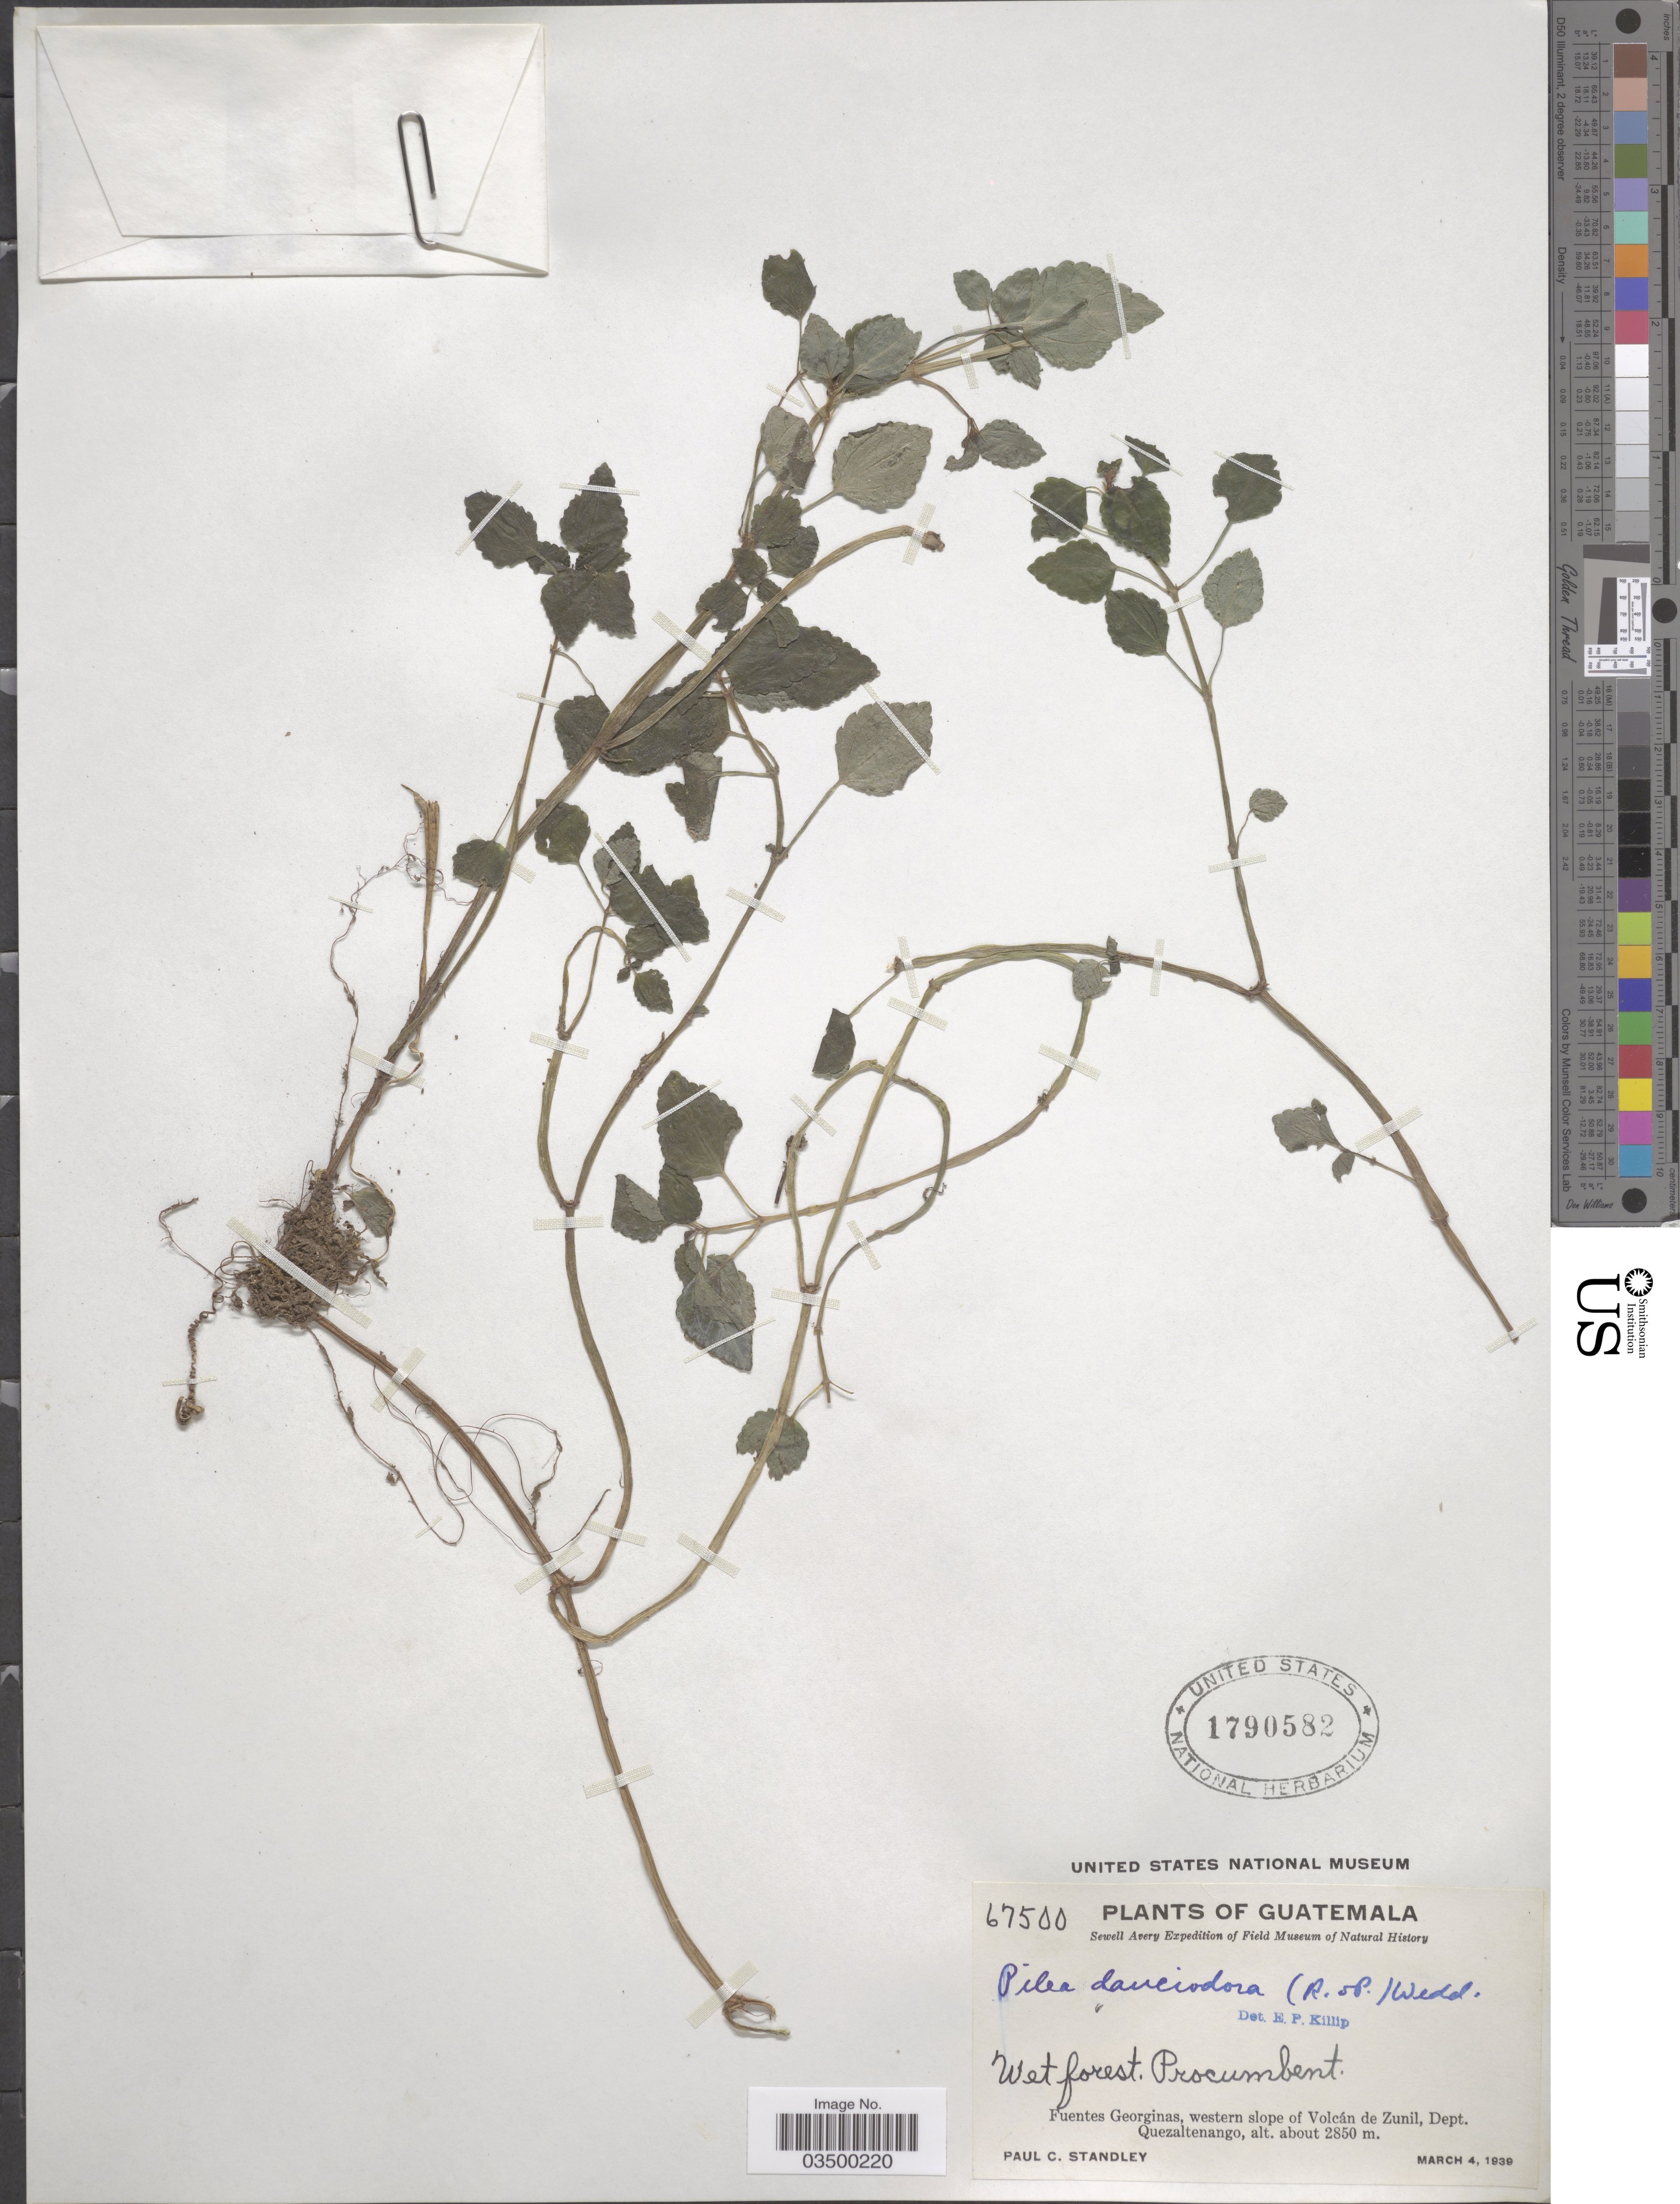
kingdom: Plantae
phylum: Tracheophyta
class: Magnoliopsida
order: Rosales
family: Urticaceae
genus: Pilea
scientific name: Pilea dauciodora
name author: Pav. ex Wedd.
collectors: P. C. Standley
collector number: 67500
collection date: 1939-03-04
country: Guatemala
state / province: Quetzaltenango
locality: Fuentes Georginas, western slope of Volcán de Zunil, Dept. Quezaltenango.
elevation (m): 2850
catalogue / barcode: US 1790582